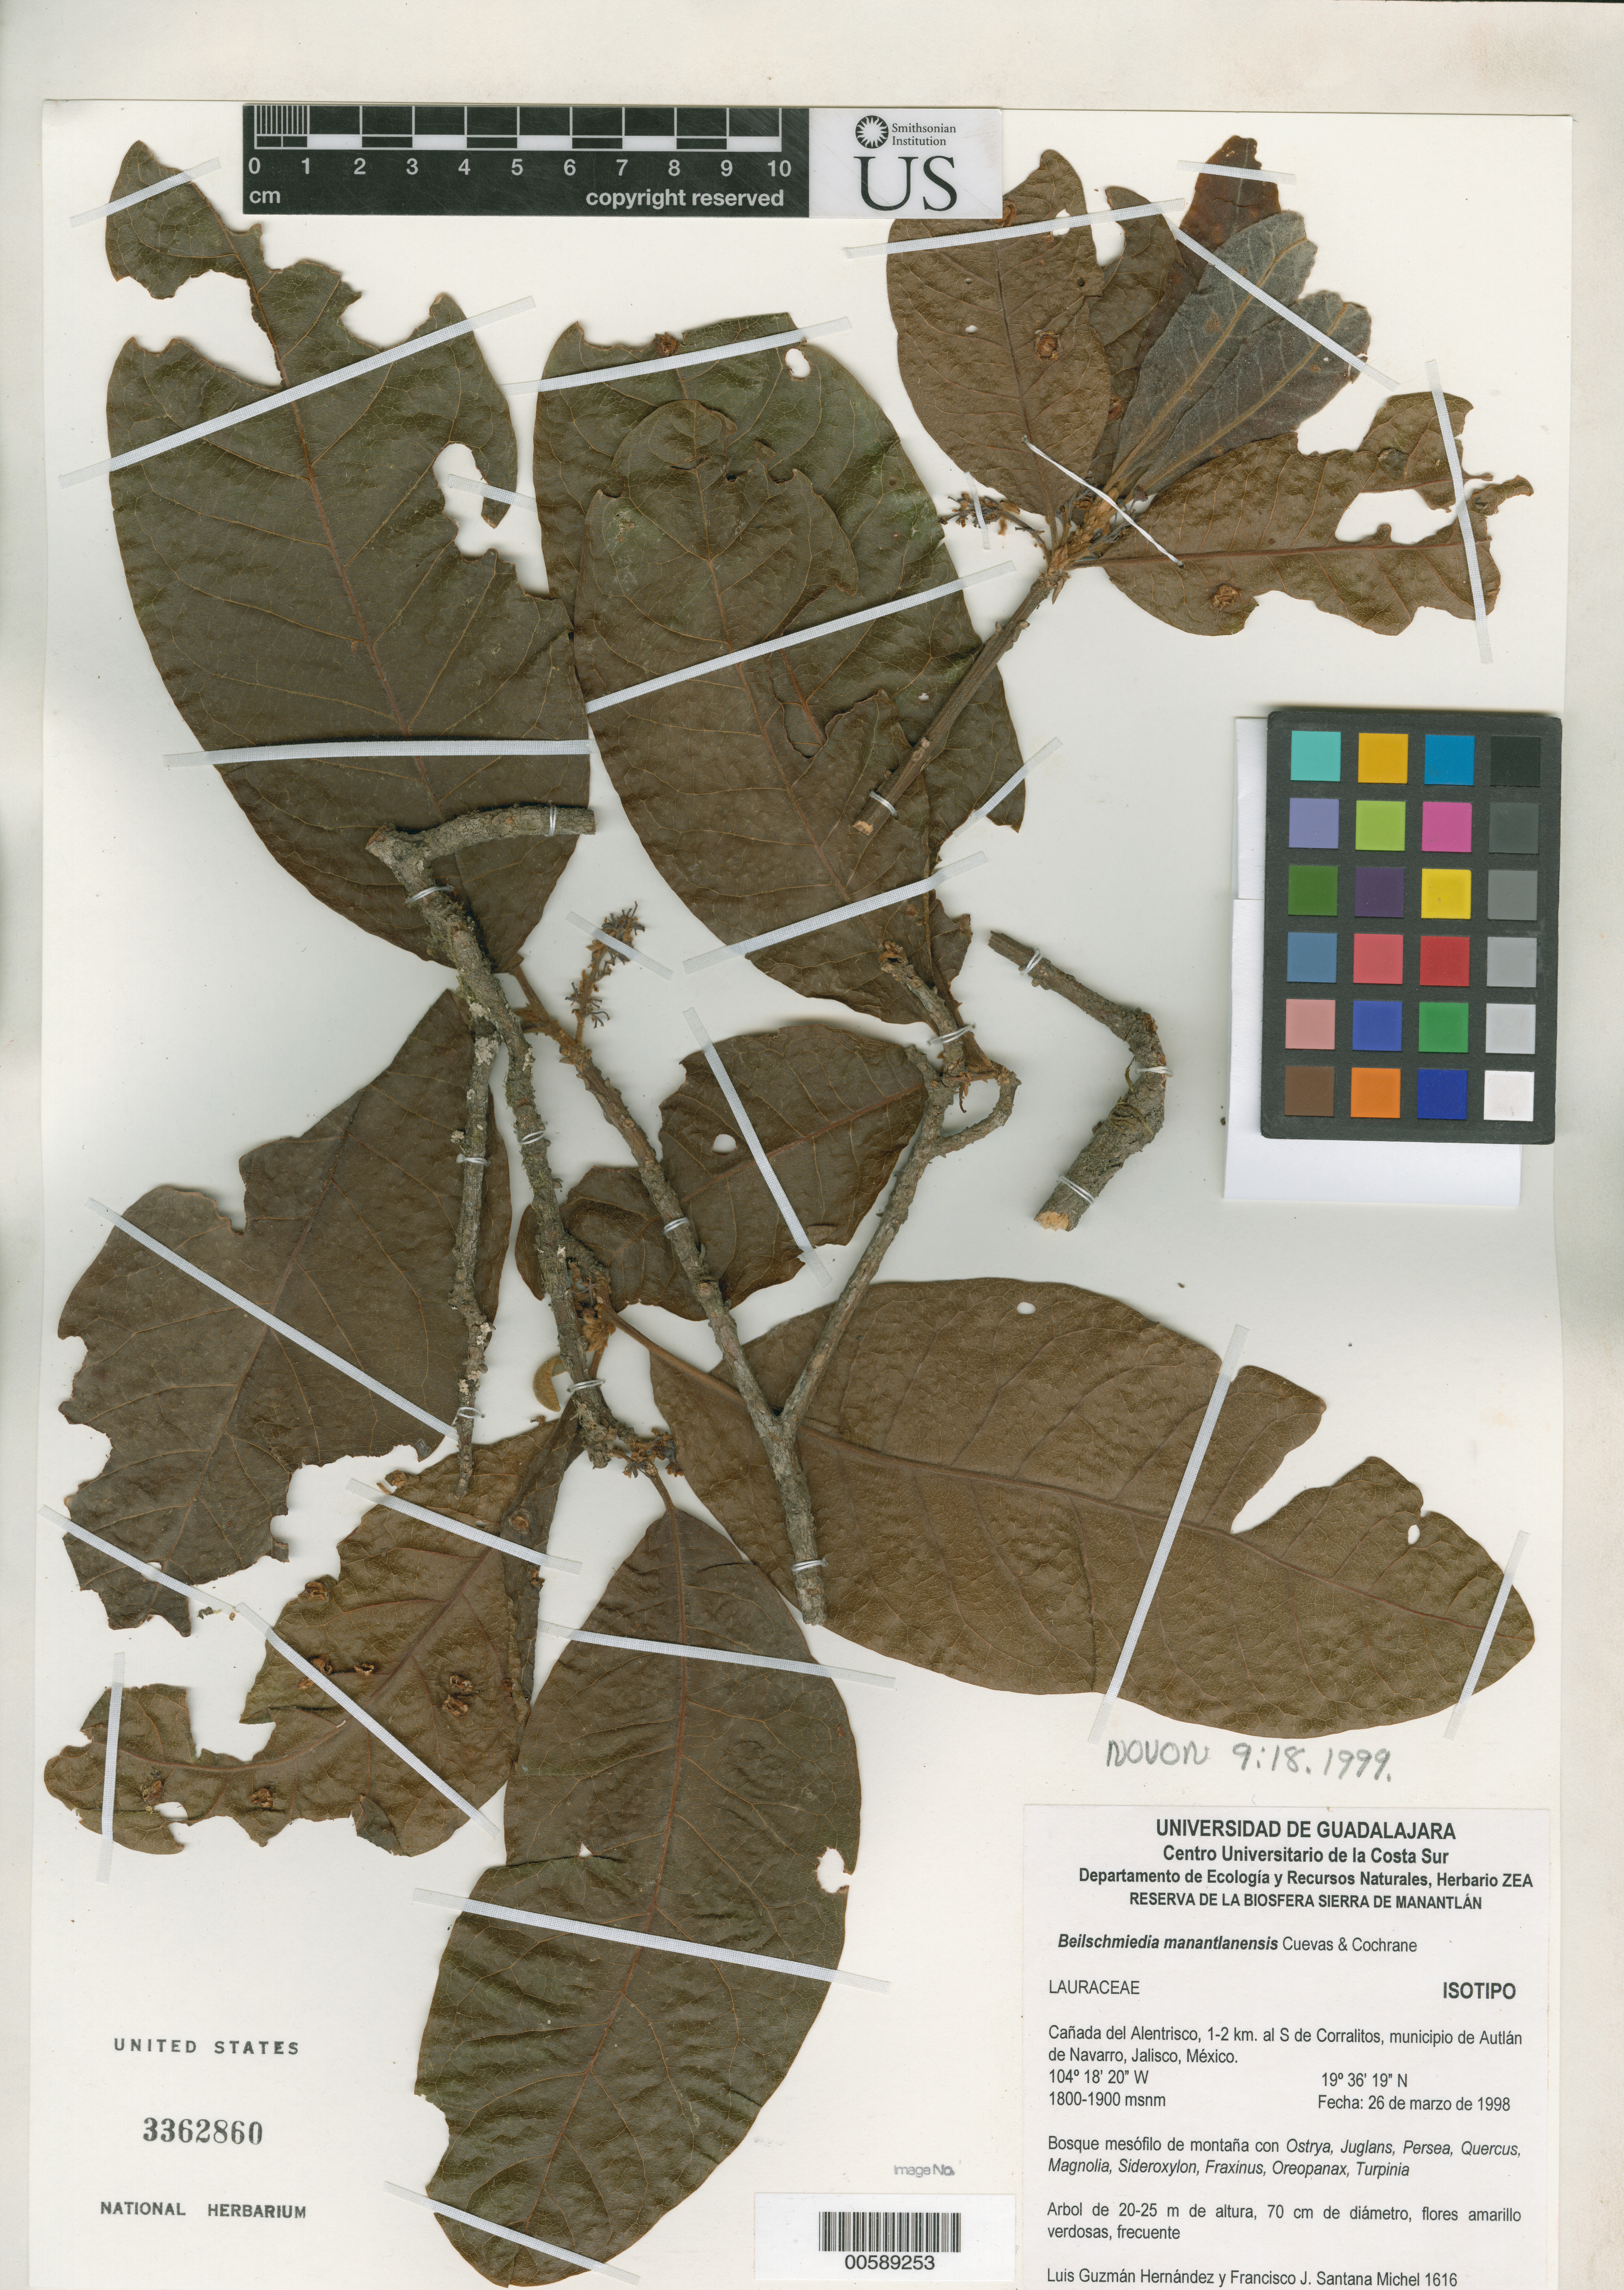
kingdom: Plantae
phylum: Tracheophyta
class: Magnoliopsida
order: Laurales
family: Lauraceae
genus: Beilschmiedia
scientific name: Beilschmiedia manantlanensis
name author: Cuevas & Cochrane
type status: Isotype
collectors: L. Guzman & F. J. Santana M.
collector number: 1616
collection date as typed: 26 Mar 1998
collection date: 1998-03-26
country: Mexico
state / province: Jalisco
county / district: Autlan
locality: Canada del Alentrisco, 1-2 km al S de Corralitos.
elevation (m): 1800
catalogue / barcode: US 3362860